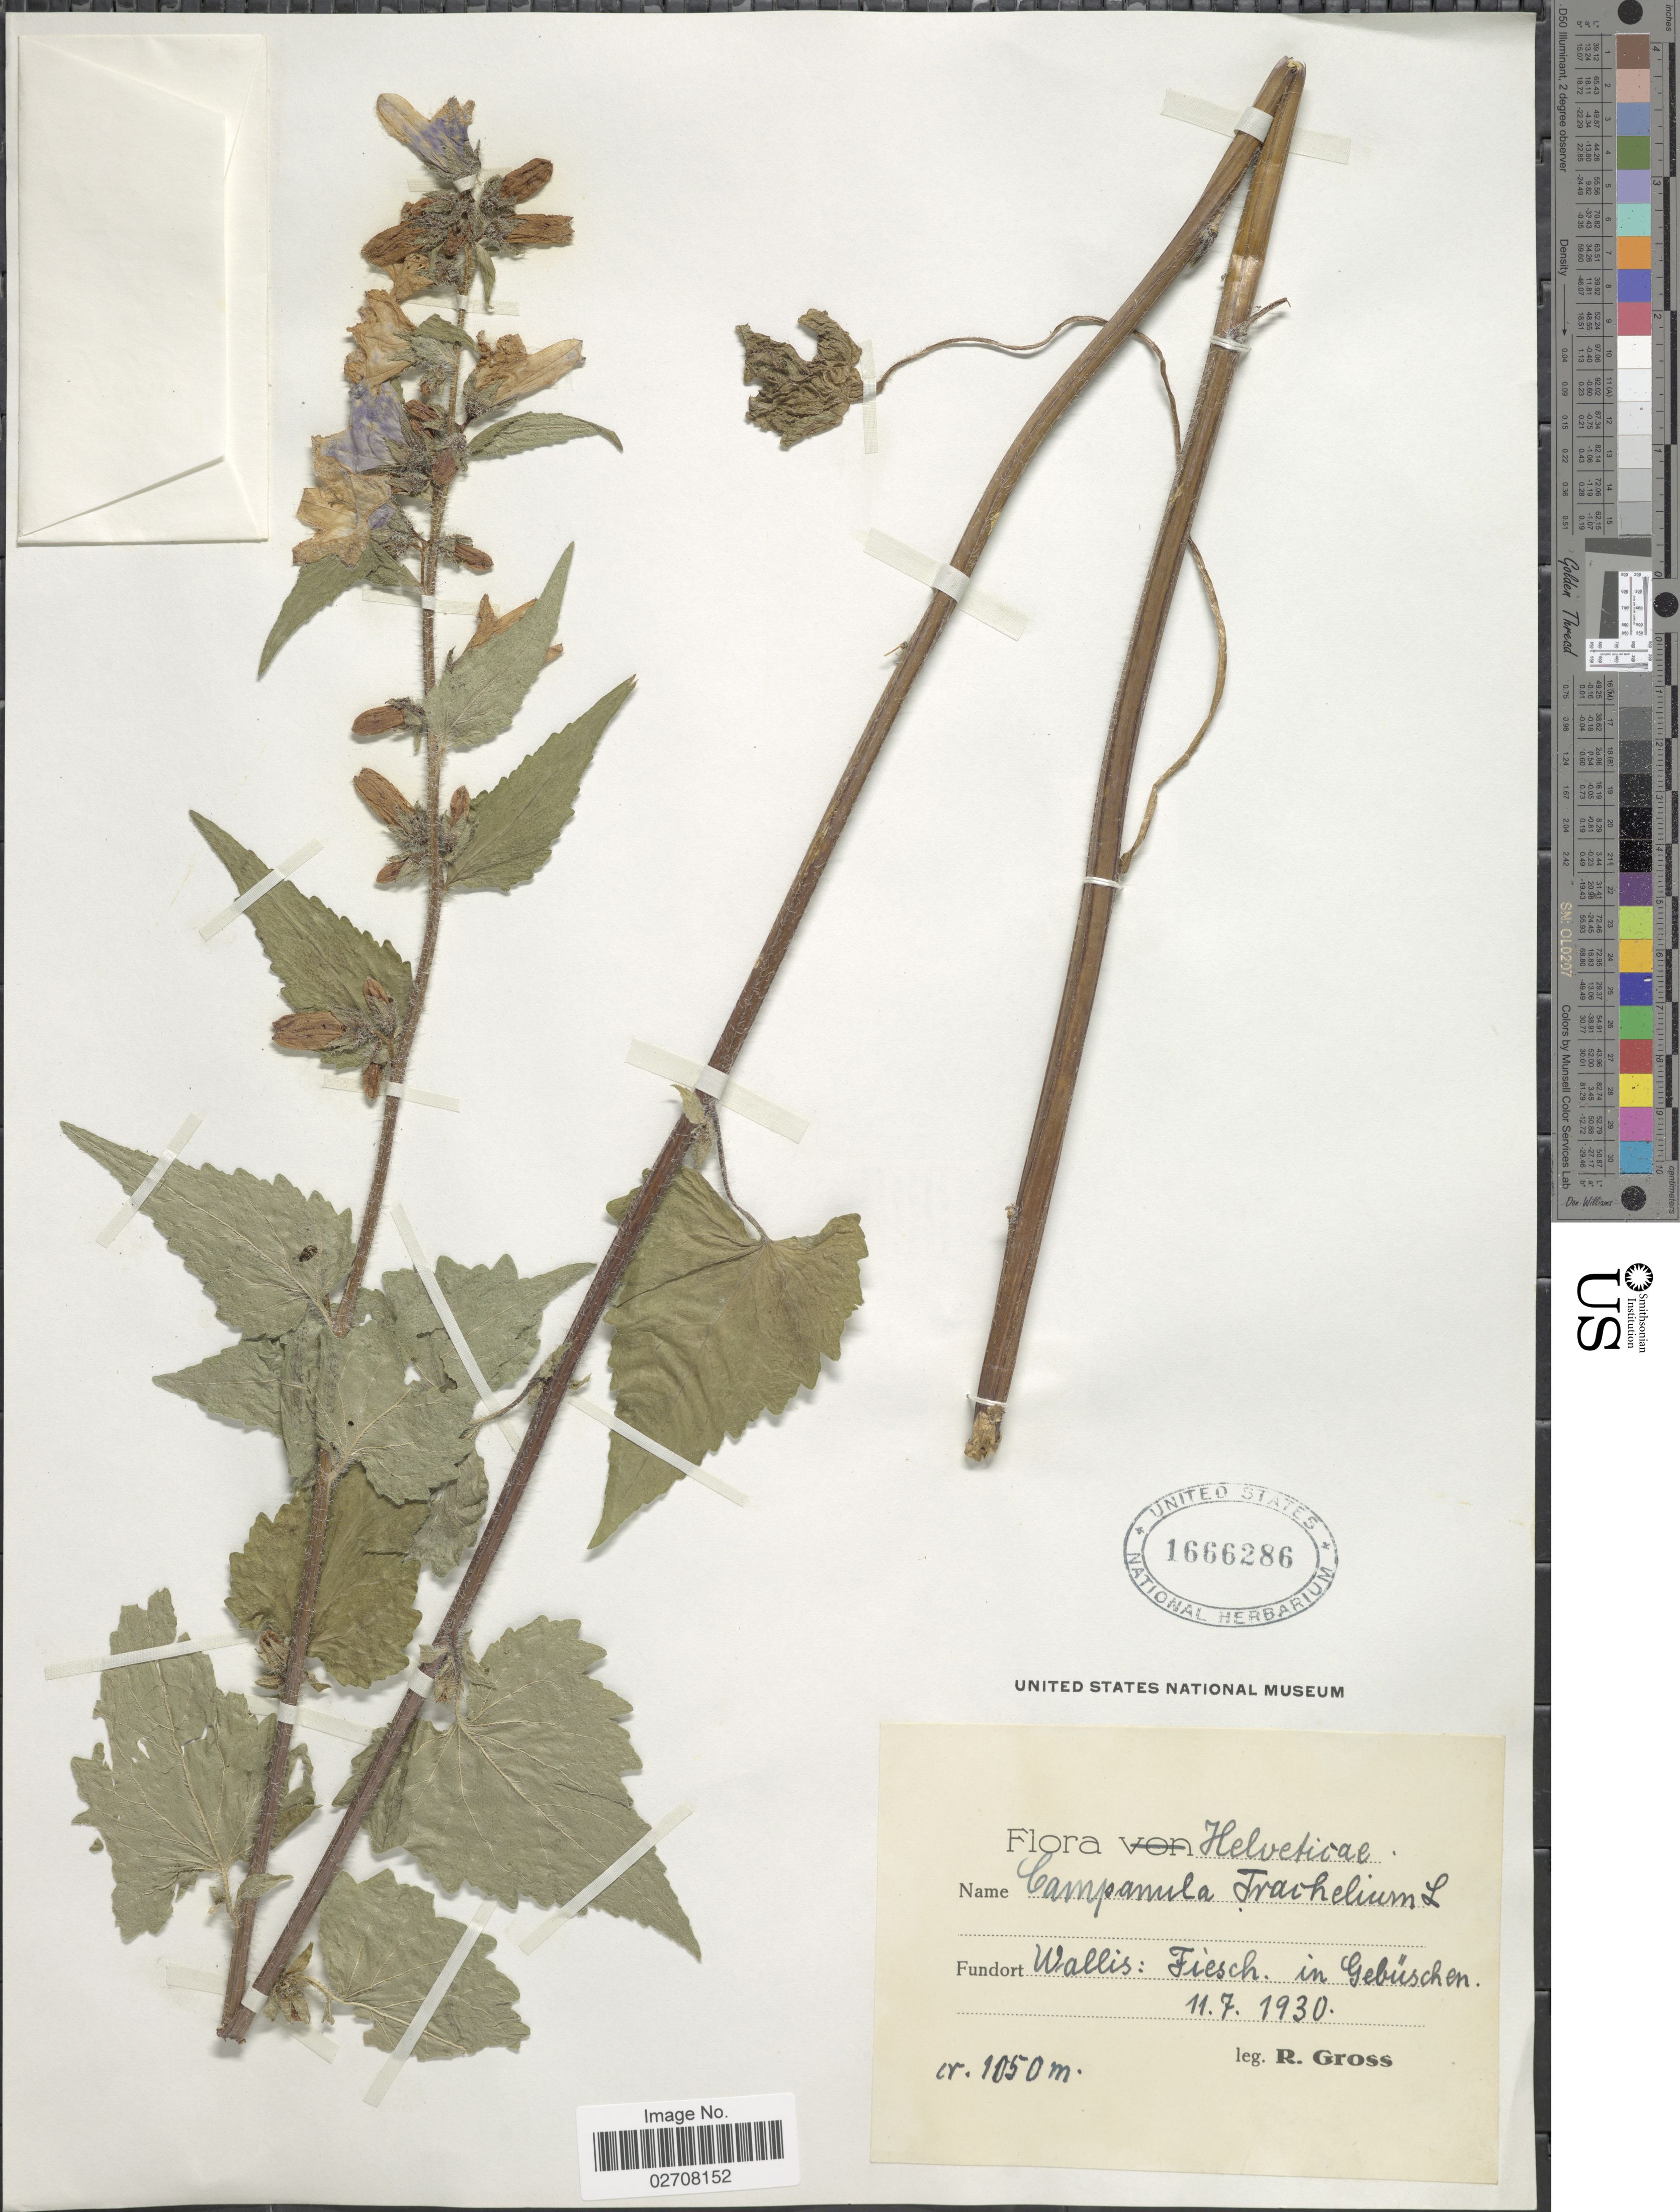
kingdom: Plantae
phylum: Tracheophyta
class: Magnoliopsida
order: Asterales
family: Campanulaceae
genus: Campanula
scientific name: Campanula trachelium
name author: L.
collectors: R. Gross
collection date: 1930-07-11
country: Switzerland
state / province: Valais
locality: Helveticae. Wallis: Fiesch. in Gebuschen.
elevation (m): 1050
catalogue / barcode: US 1666286